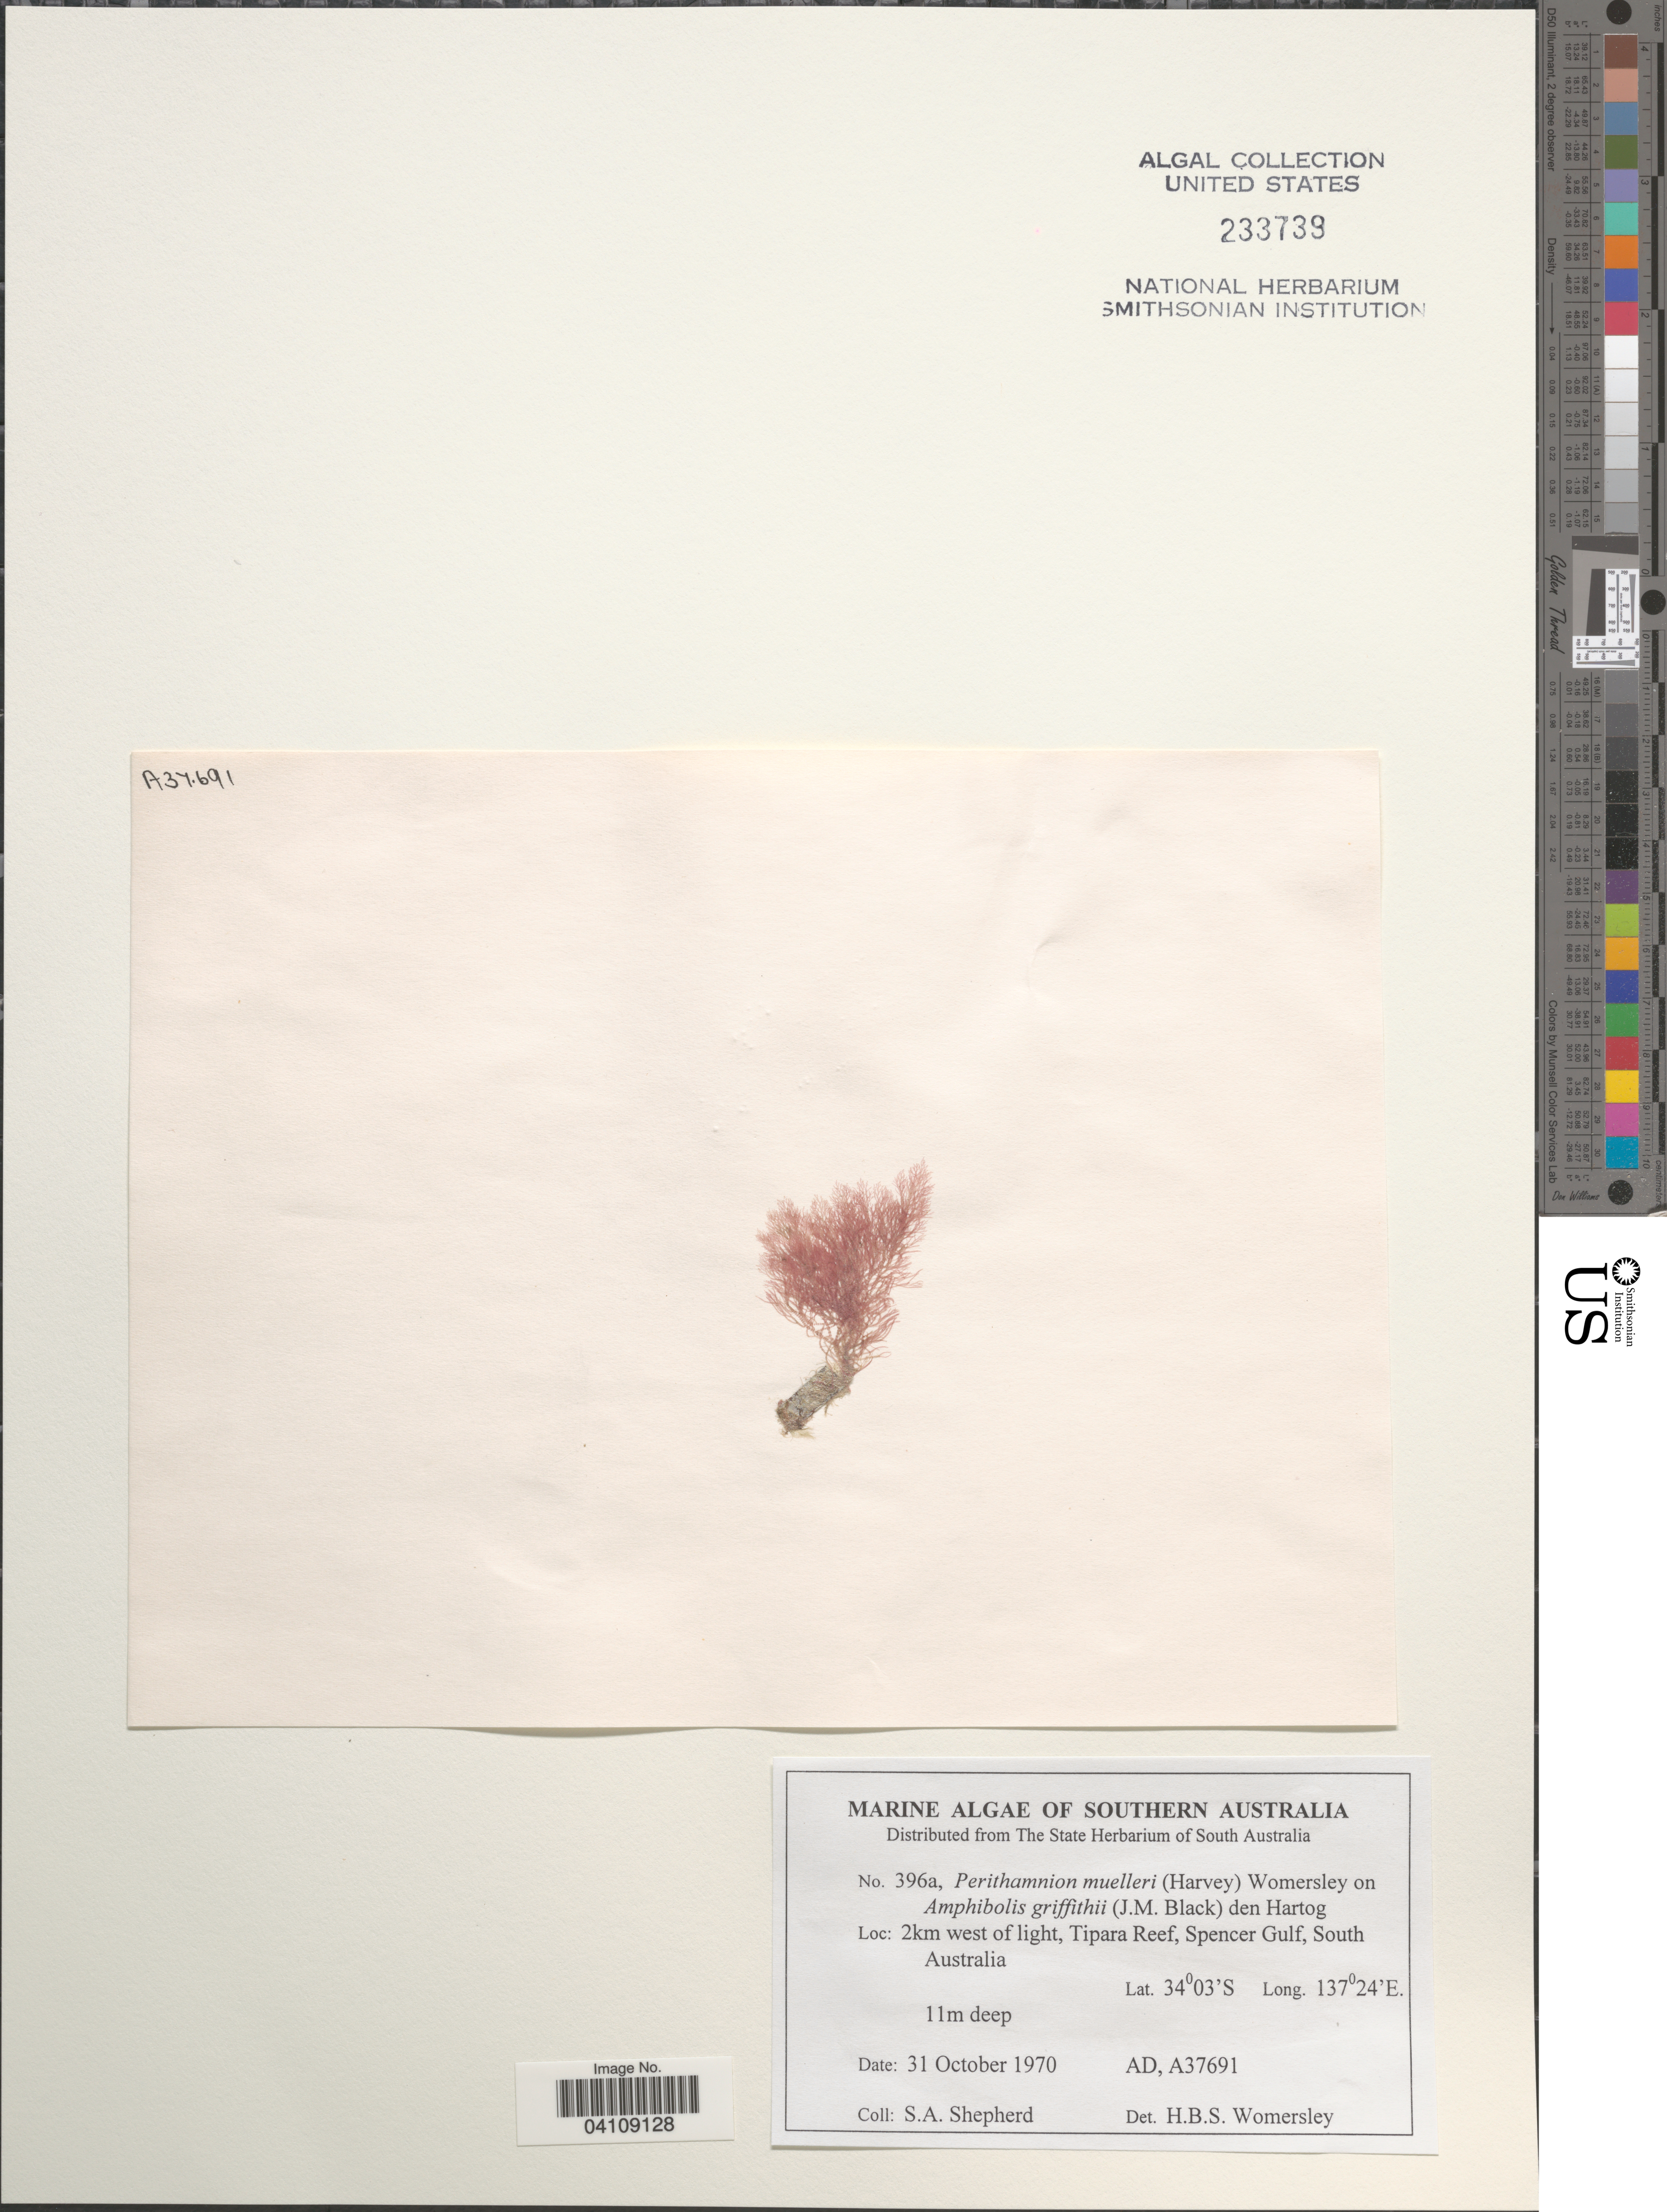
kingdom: Plantae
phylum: Rhodophyta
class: Florideophyceae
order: Ceramiales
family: Ceramiaceae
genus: Perithamnion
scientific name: Perithamnion muelleri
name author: (Harv.) Womersley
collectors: S. Shepherd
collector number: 396a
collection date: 1970-10-31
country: Australia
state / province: South Australia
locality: Southern Australia. 2km west of light, Tipara Reef, Spencer Gulf.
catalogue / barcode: US 233739